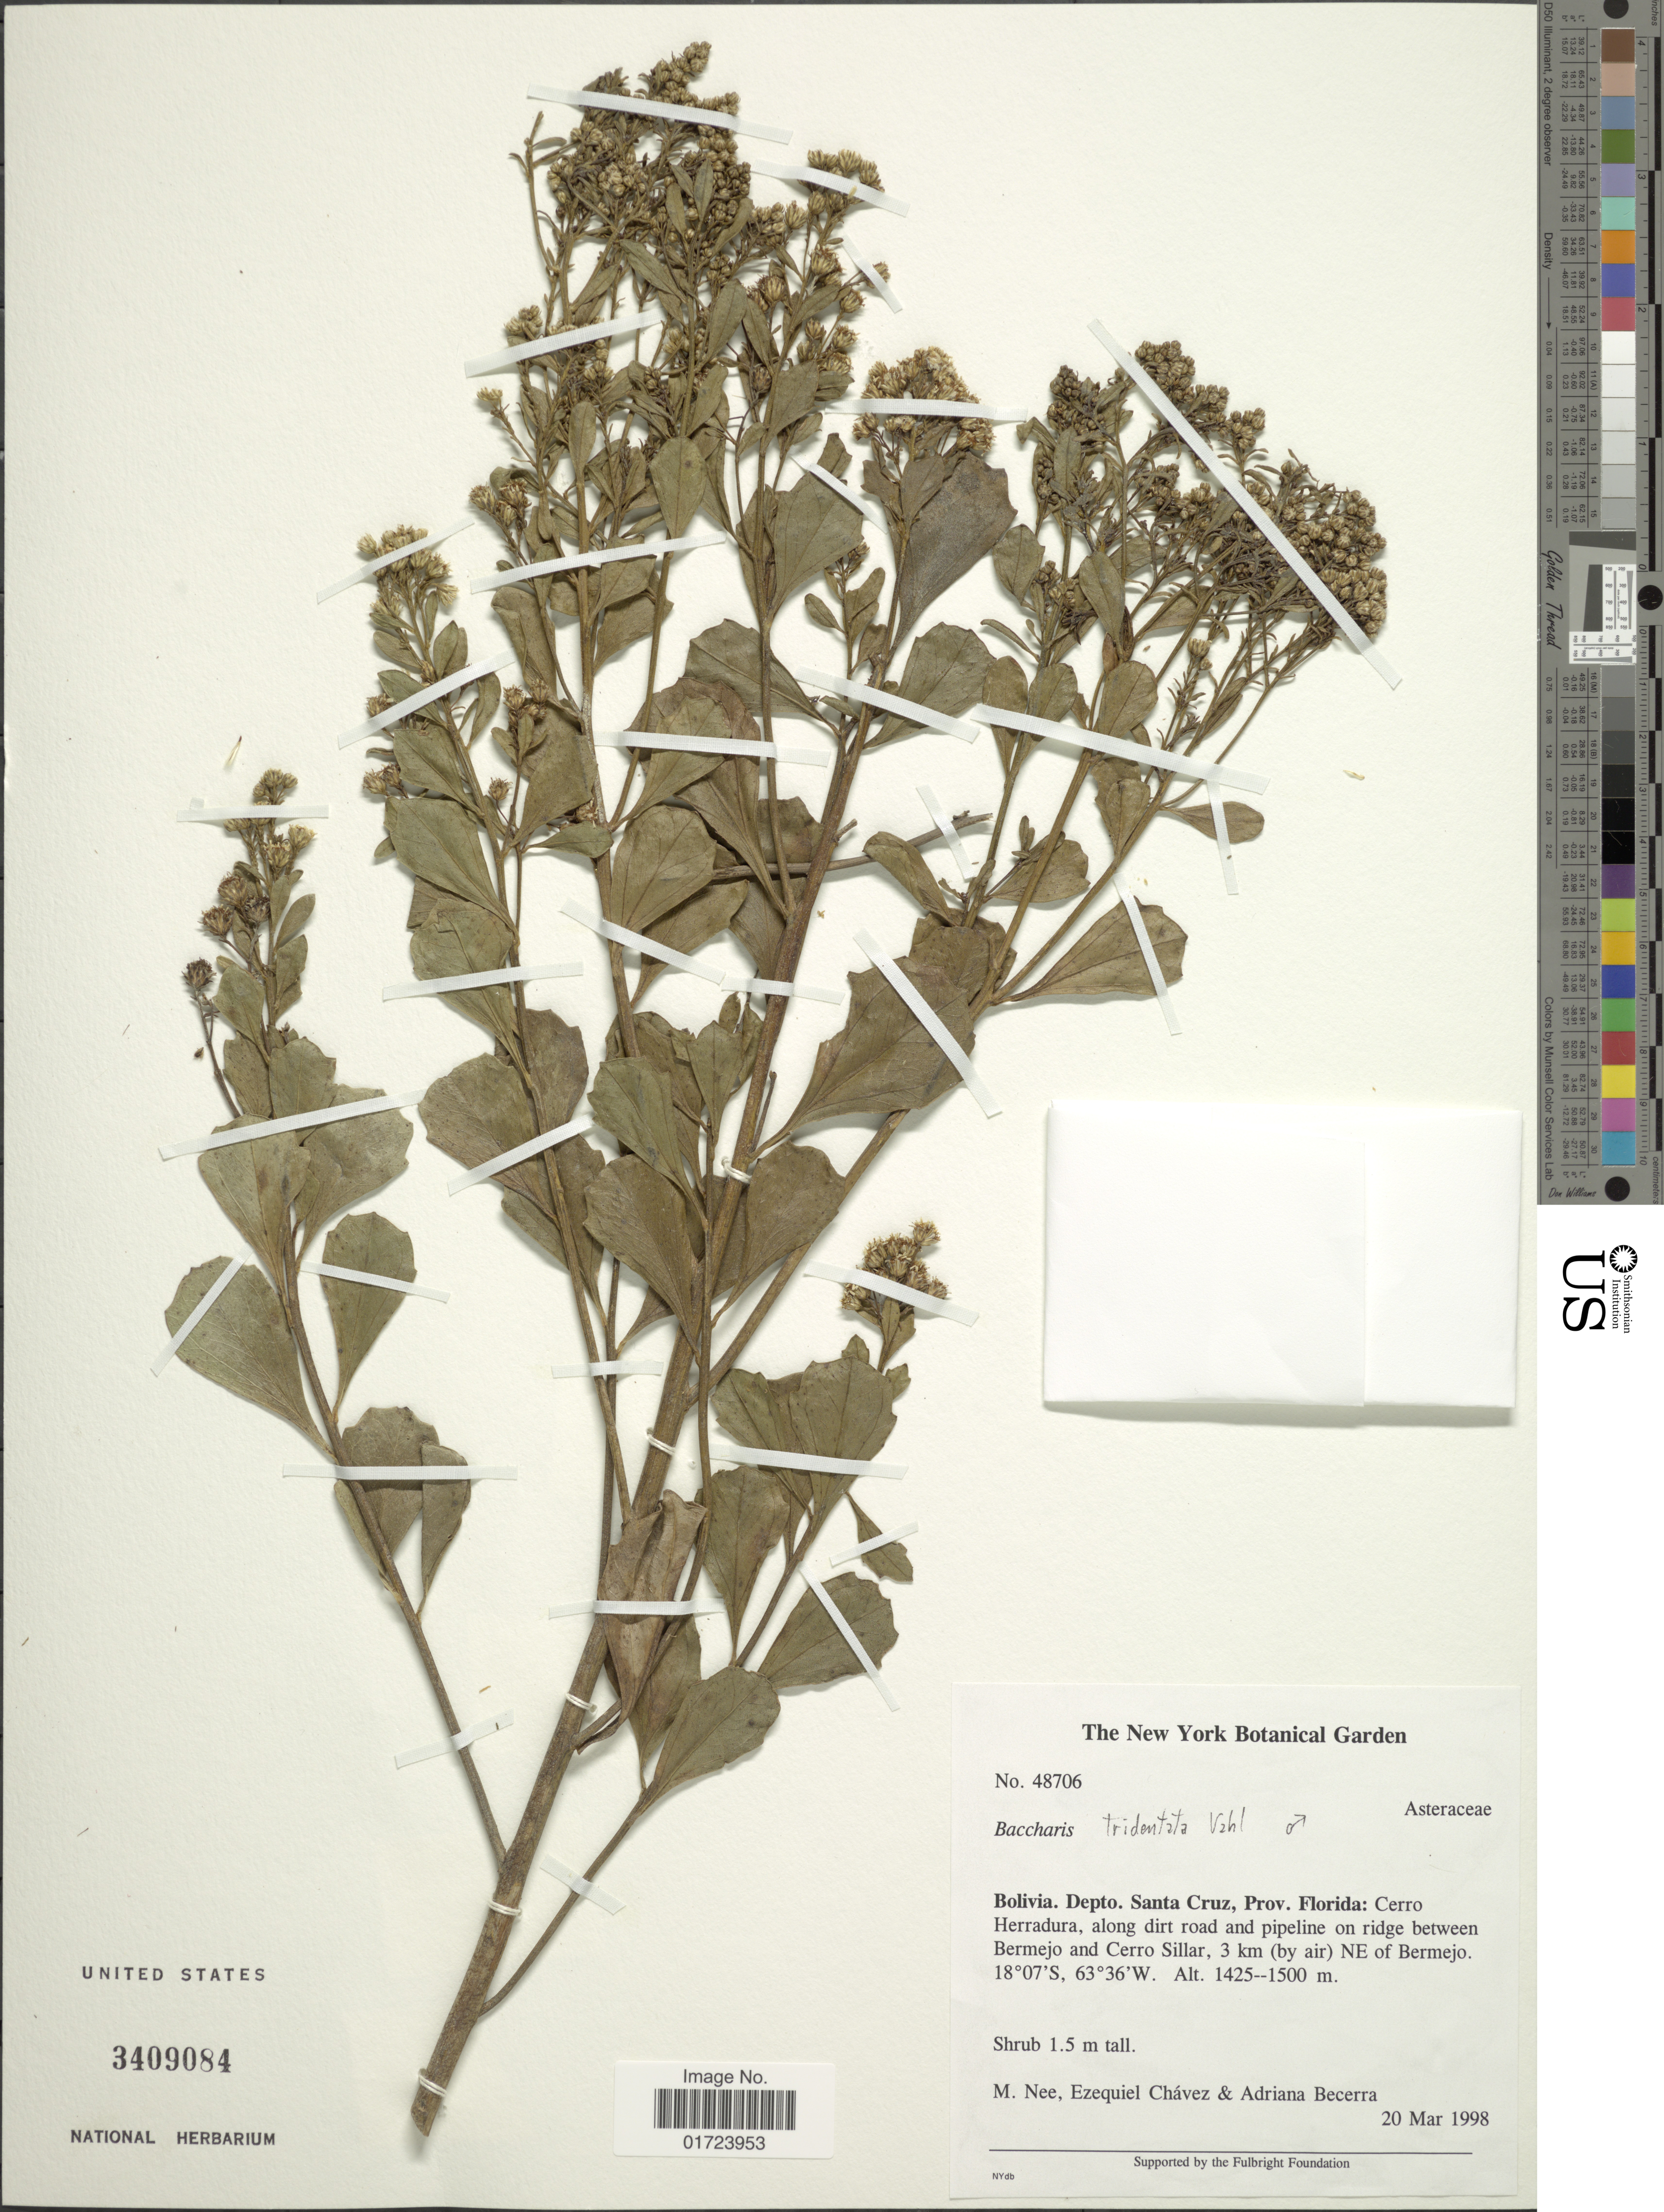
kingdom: Plantae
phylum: Tracheophyta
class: Magnoliopsida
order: Asterales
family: Asteraceae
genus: Baccharis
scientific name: Baccharis tridentata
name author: Vahl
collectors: M. Nee, E. Chávez & A. Becerra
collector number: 48706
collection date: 1998-03-20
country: Bolivia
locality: Bolivia. Depto.Santa Cruz. Prov. Florida.: Cerro Herradura, along dirt road and pipeline on ridge between Bermejo and Cerro Sillar, 3 km (by air) NE of Bermejo.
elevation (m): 1425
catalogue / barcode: US 3409084